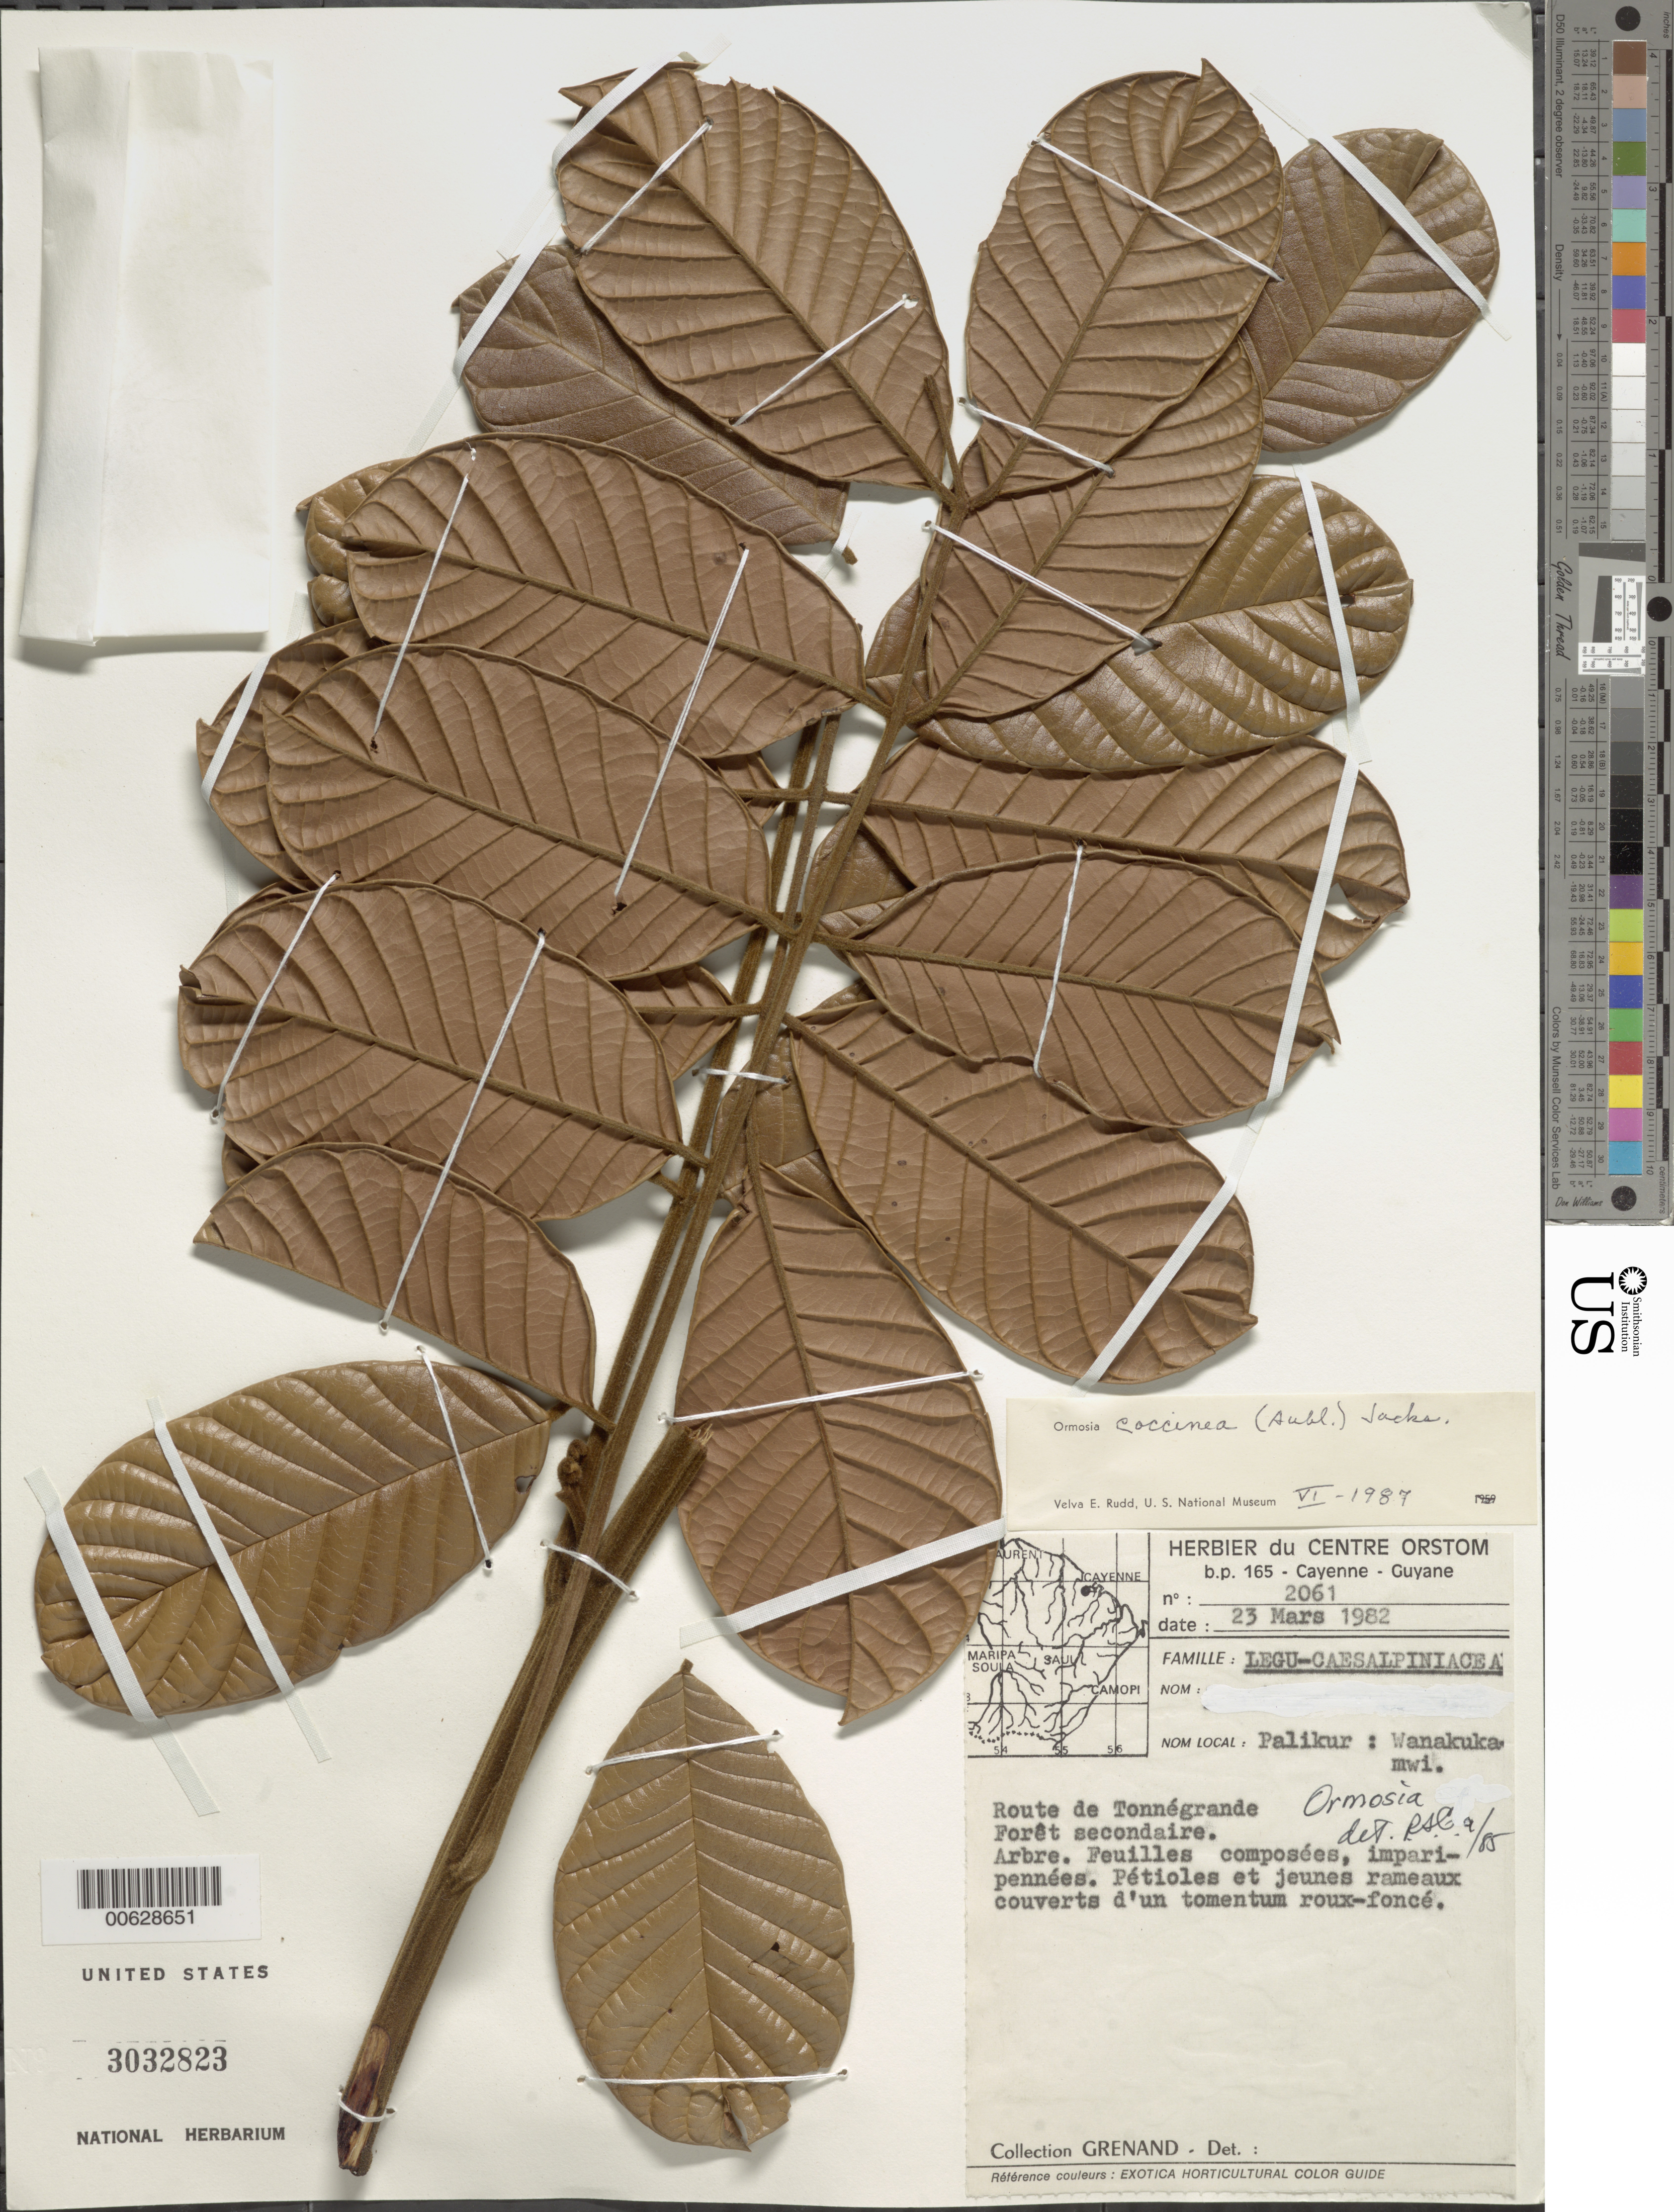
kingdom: Plantae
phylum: Tracheophyta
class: Magnoliopsida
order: Fabales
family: Fabaceae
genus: Ormosia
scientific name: Ormosia coccinea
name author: (Aubl.) Jacks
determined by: Rudd, V. E.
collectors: P. Grenand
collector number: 2061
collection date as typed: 23-Mar-82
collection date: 1982-03-23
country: French Guiana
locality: Tonnégrande Route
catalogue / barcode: US 3032823